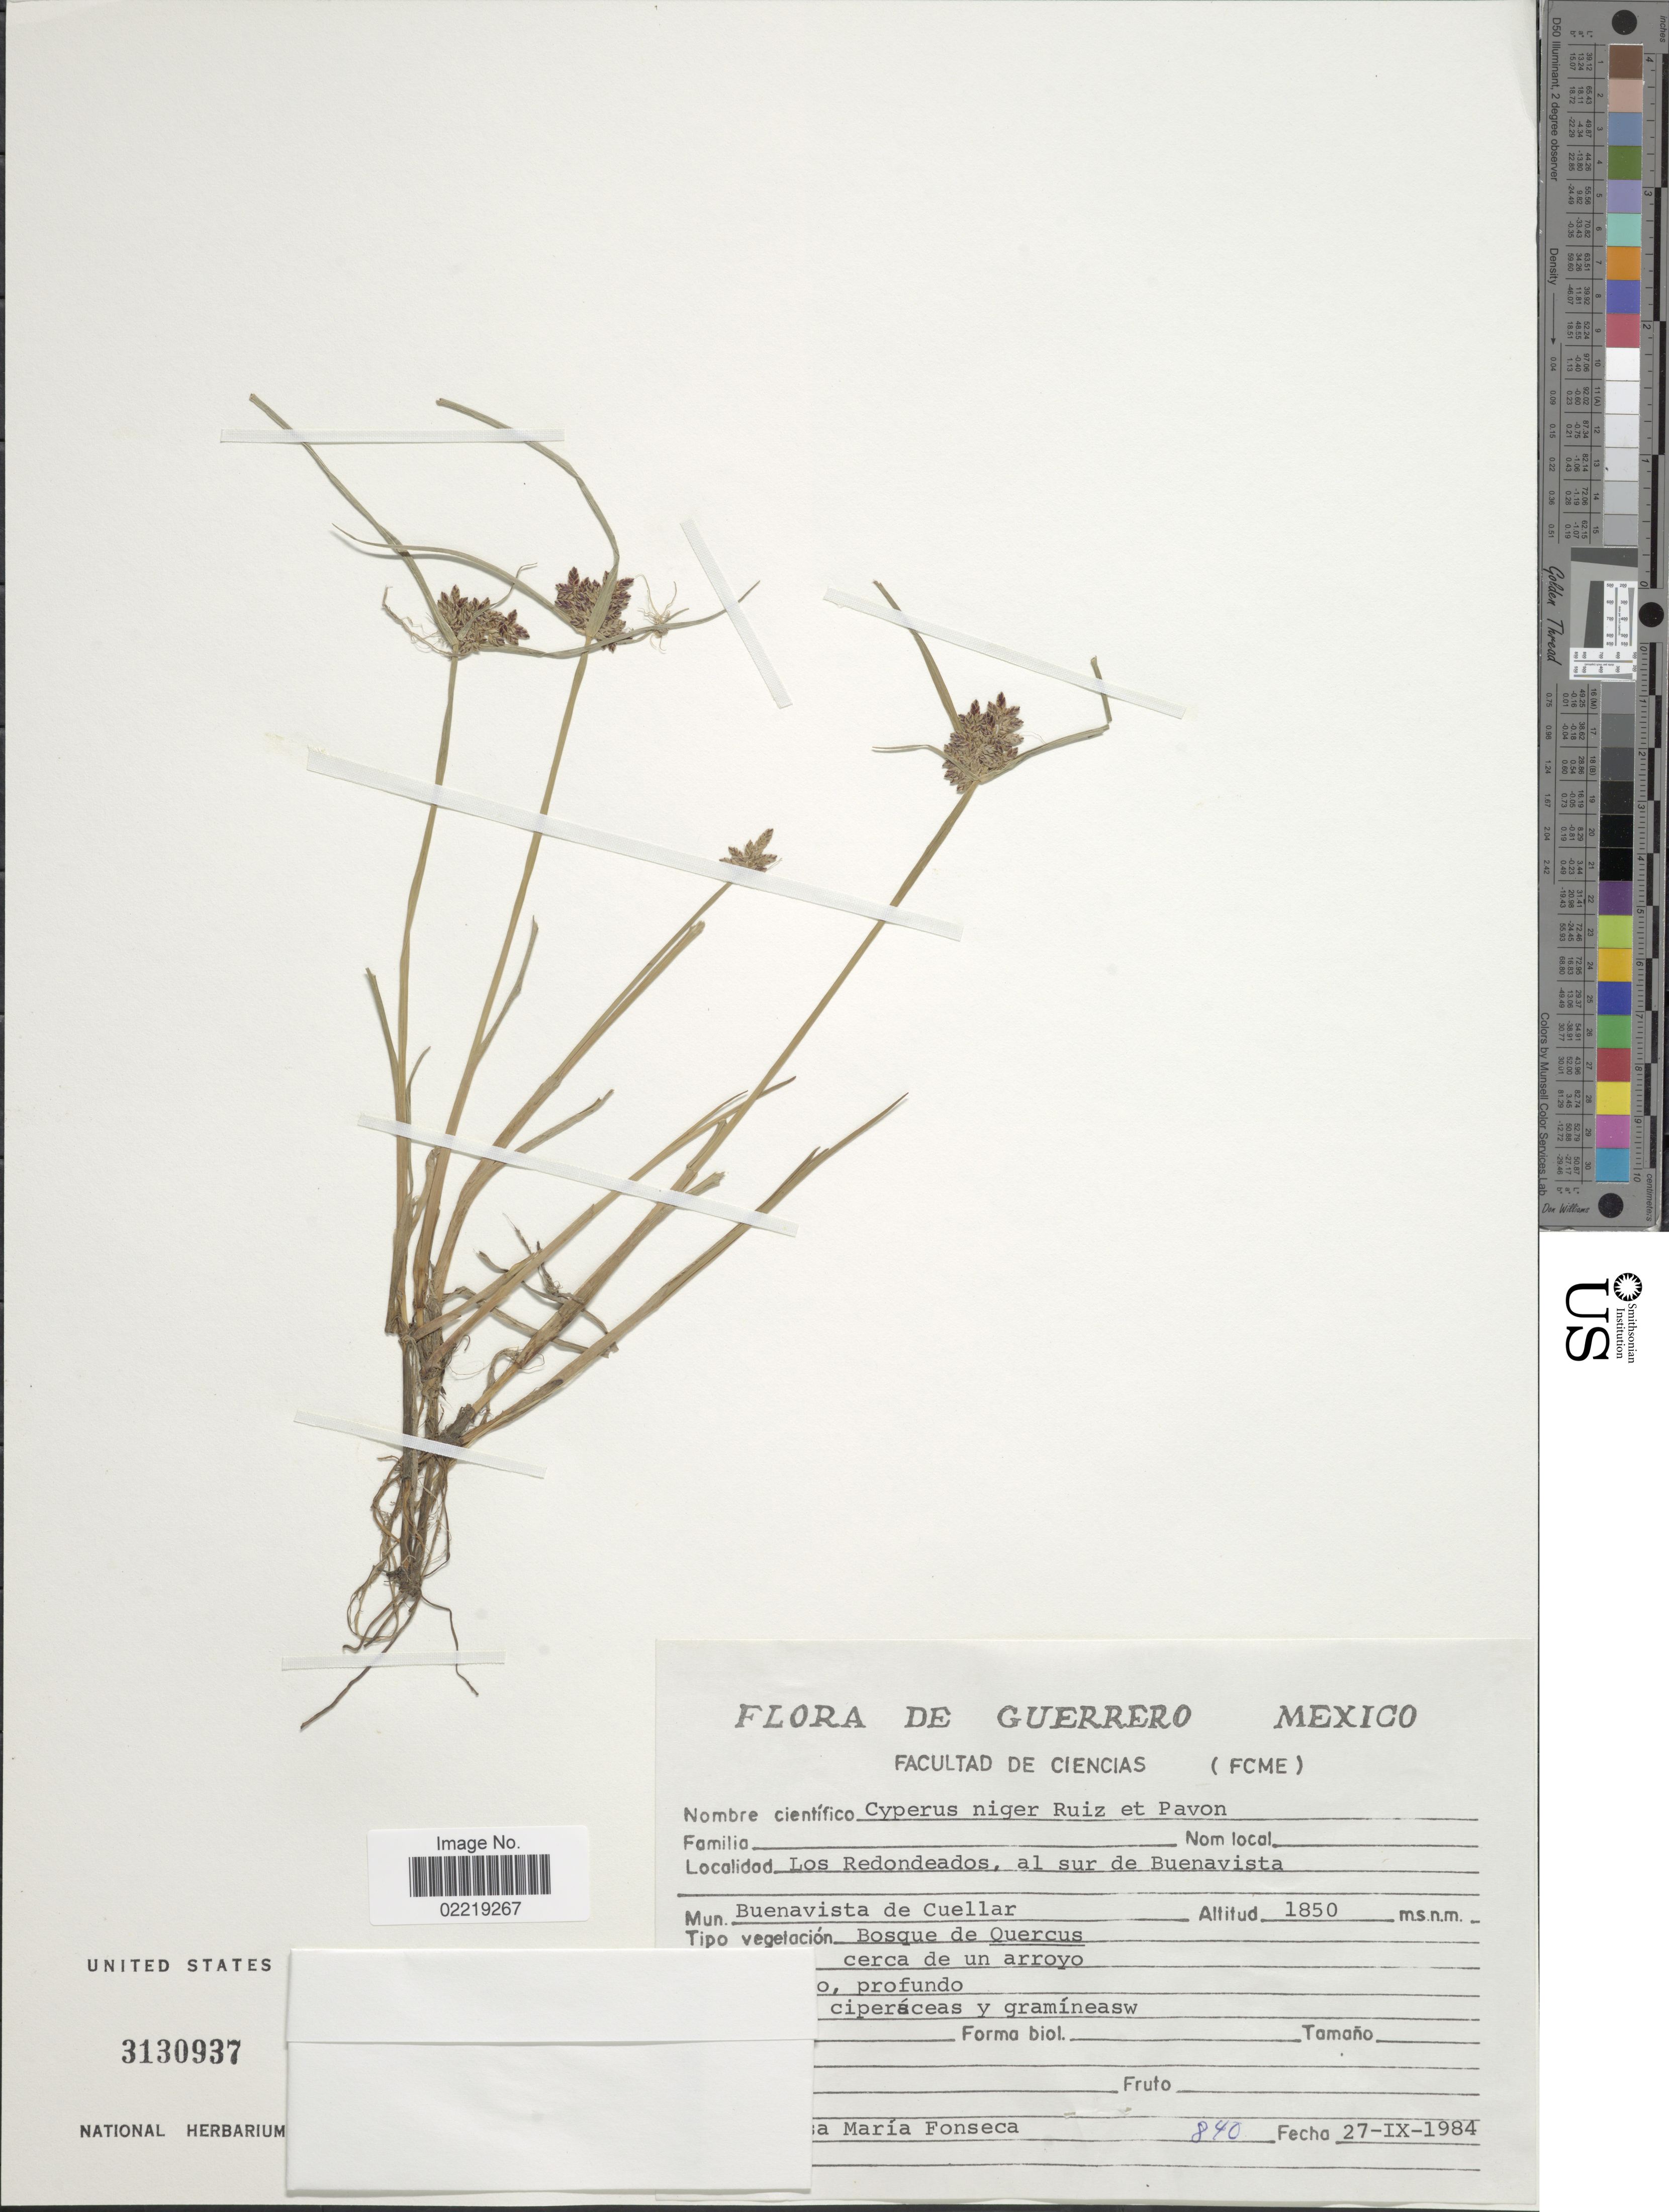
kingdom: Plantae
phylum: Tracheophyta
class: Liliopsida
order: Poales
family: Cyperaceae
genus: Cyperus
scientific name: Cyperus niger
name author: Ruiz & Pav.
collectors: M. Fonseca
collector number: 840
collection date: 1984-09-27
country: Mexico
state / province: Guerrero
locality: De Guerrero Mexico, Los Redondeados, al sur de Buenavista, Mun. Buenavista de Cuellar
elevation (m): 1850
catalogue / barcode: US 3130937